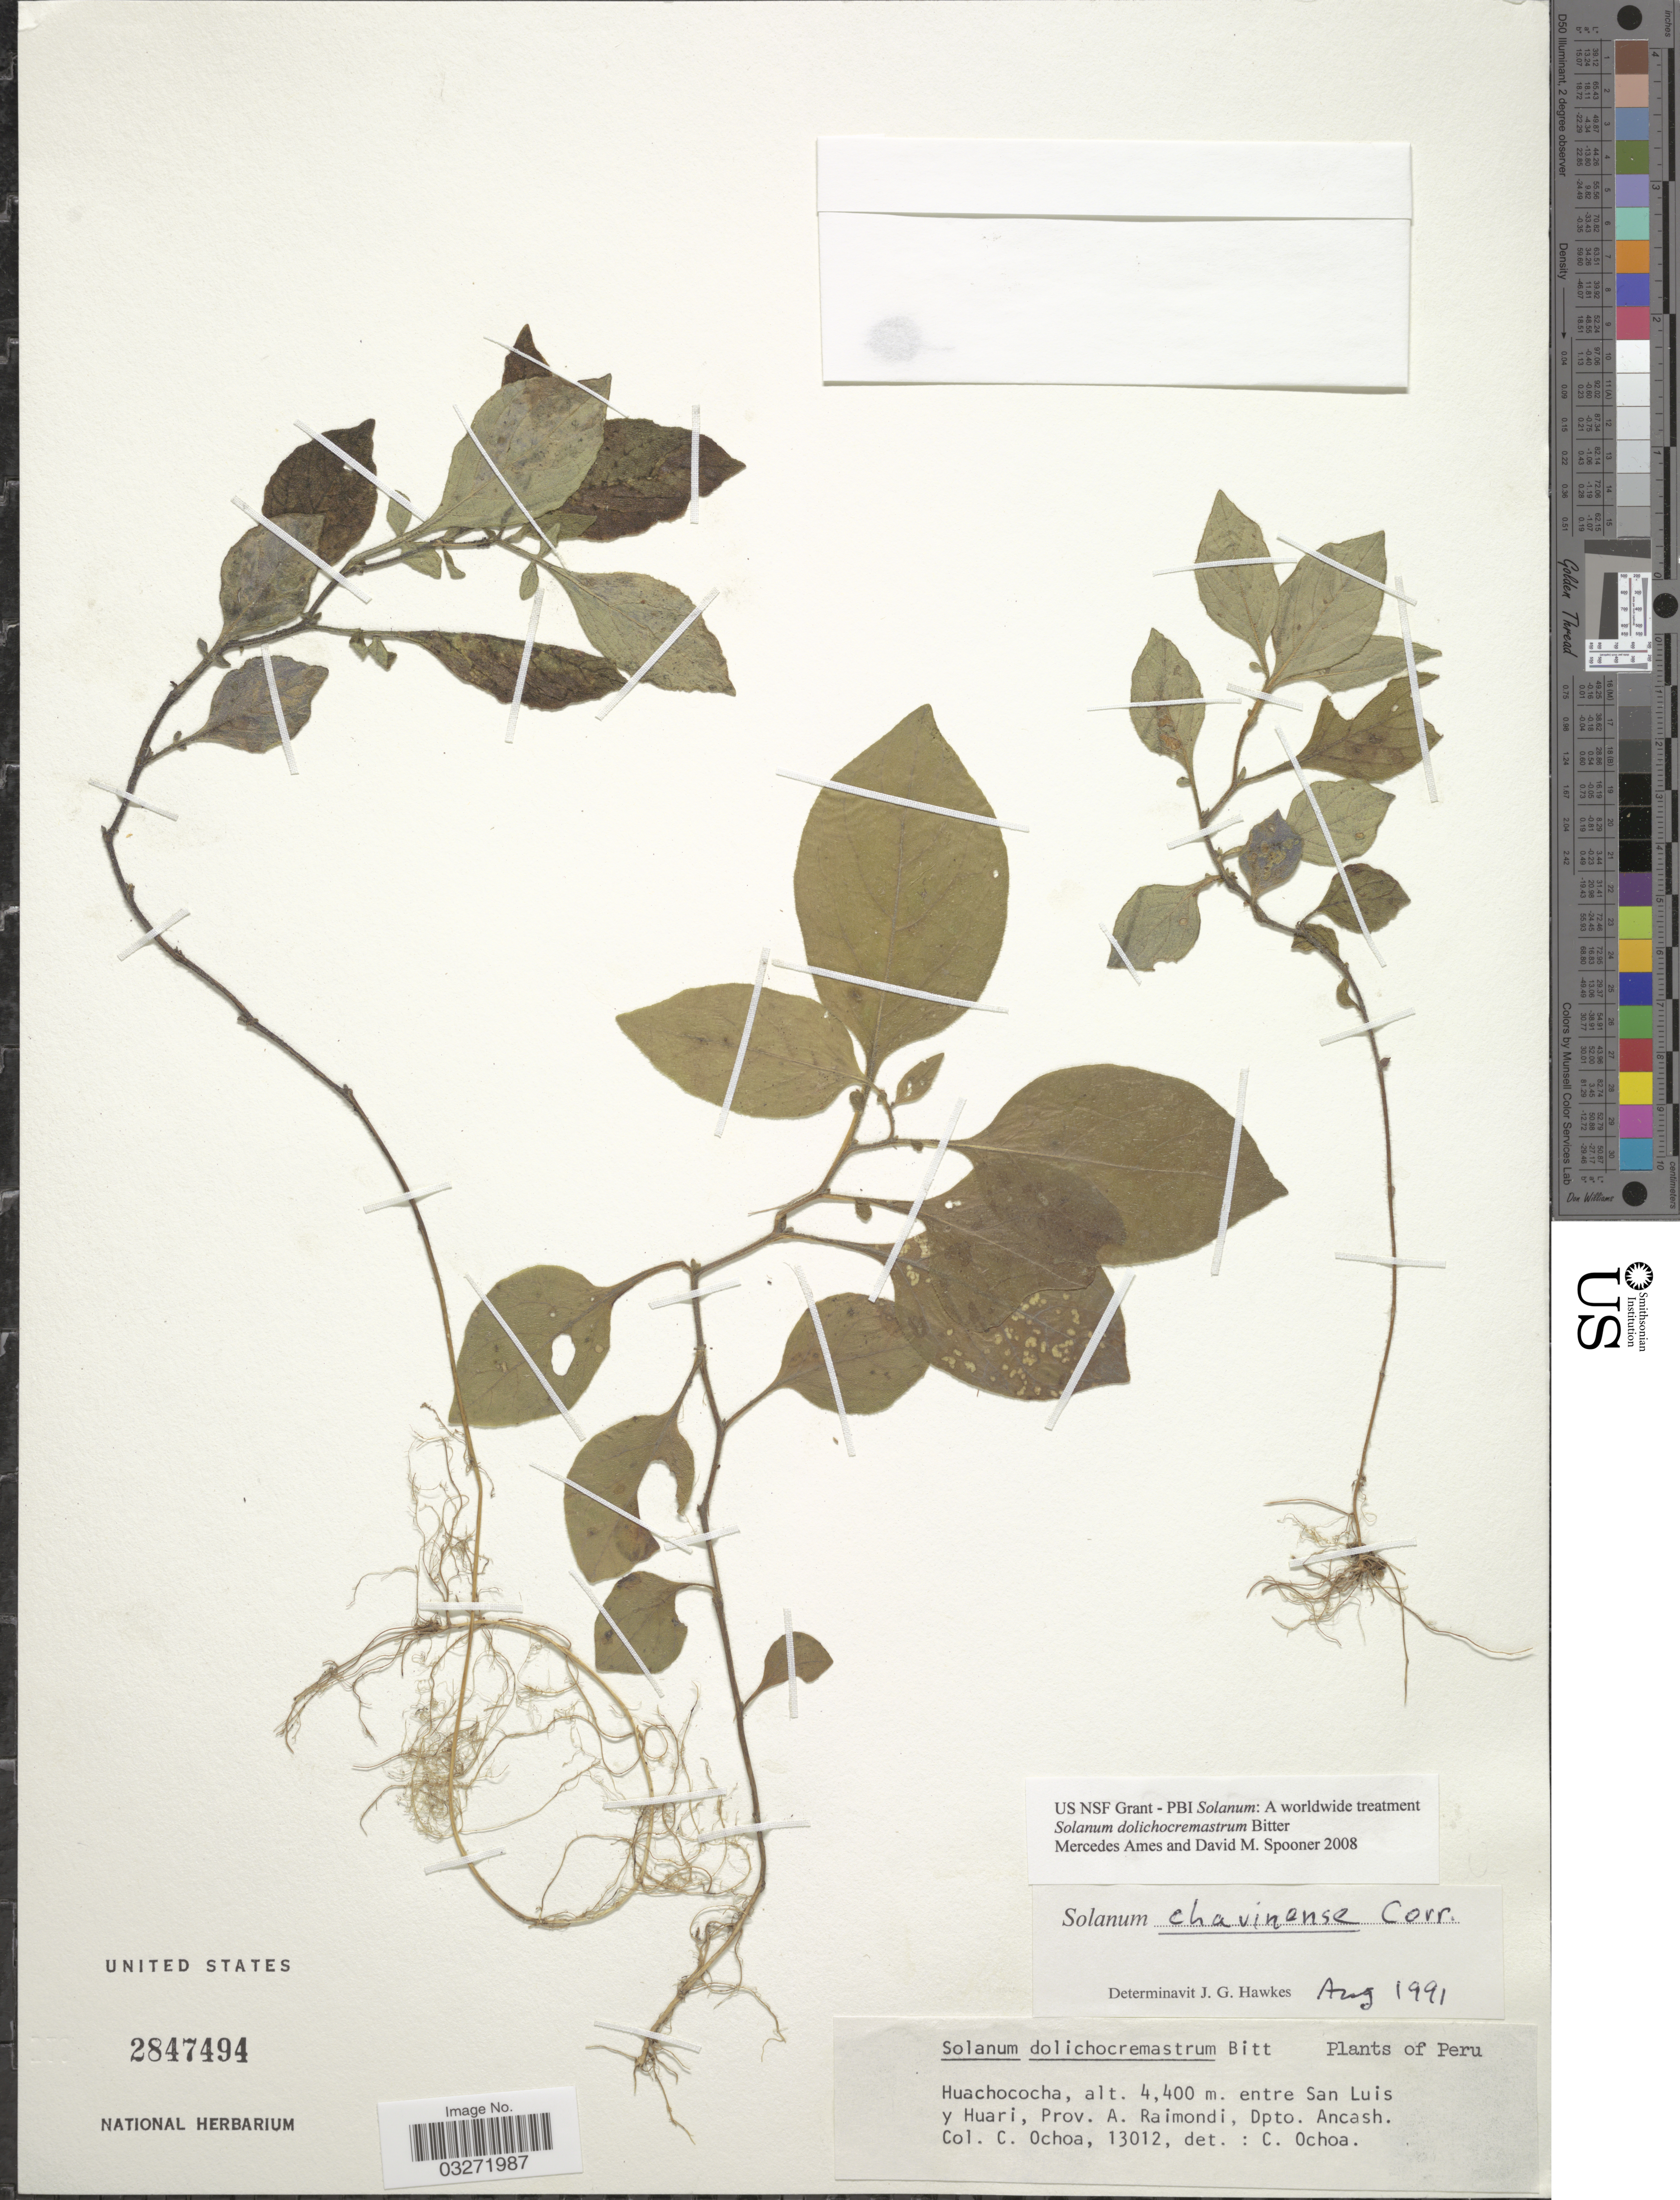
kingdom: Plantae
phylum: Tracheophyta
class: Magnoliopsida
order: Solanales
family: Solanaceae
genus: Solanum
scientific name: Solanum dolichocremastrum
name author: Bitter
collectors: C. Ochoa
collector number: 13012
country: Peru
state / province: Ancash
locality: Huachococha, entre San Luis y Huari, Prov. A. Raimondi, Dpto. Ancash.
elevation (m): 4400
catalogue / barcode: US 2847494